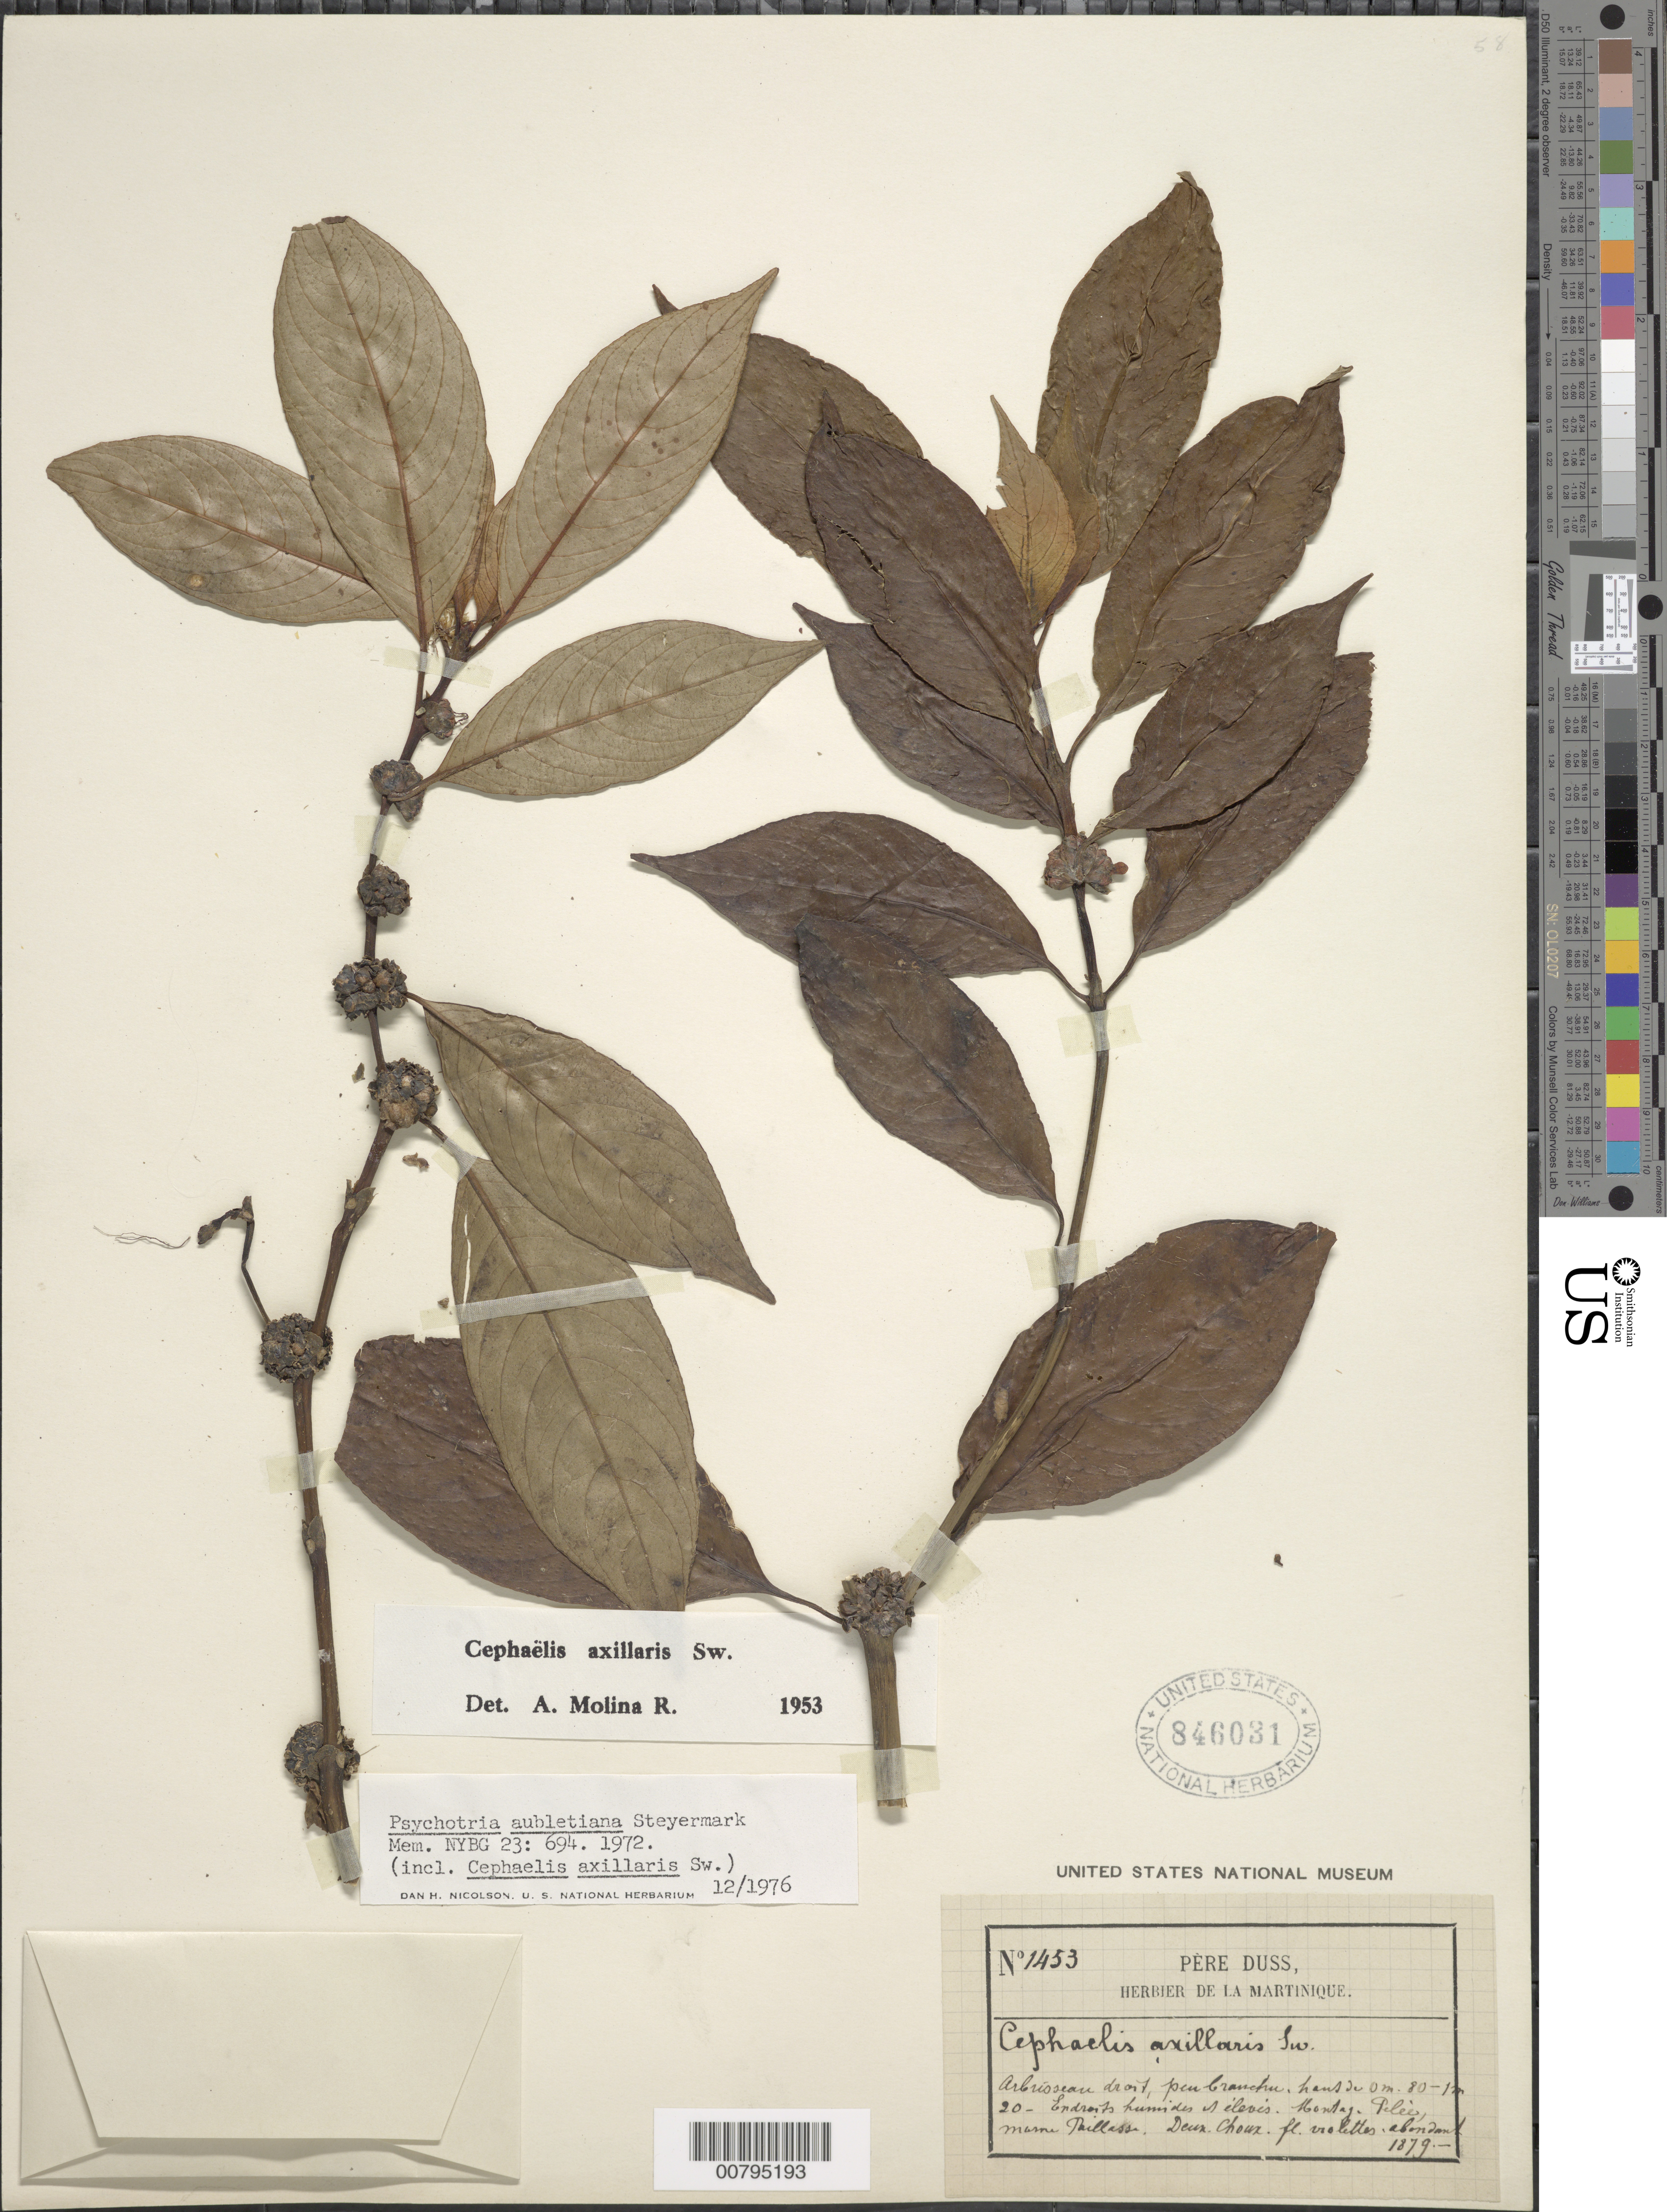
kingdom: Plantae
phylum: Tracheophyta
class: Magnoliopsida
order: Gentianales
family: Rubiaceae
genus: Psychotria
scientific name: Psychotria aubletiana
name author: Steyerm.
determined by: Nicolson, Dan H.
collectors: Père Duss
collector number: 1453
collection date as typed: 1879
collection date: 1879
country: Dominica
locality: Montage Peleè, Morne Paillasse. Deux Choux.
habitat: Endroits humides l'élevés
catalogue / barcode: US 846031